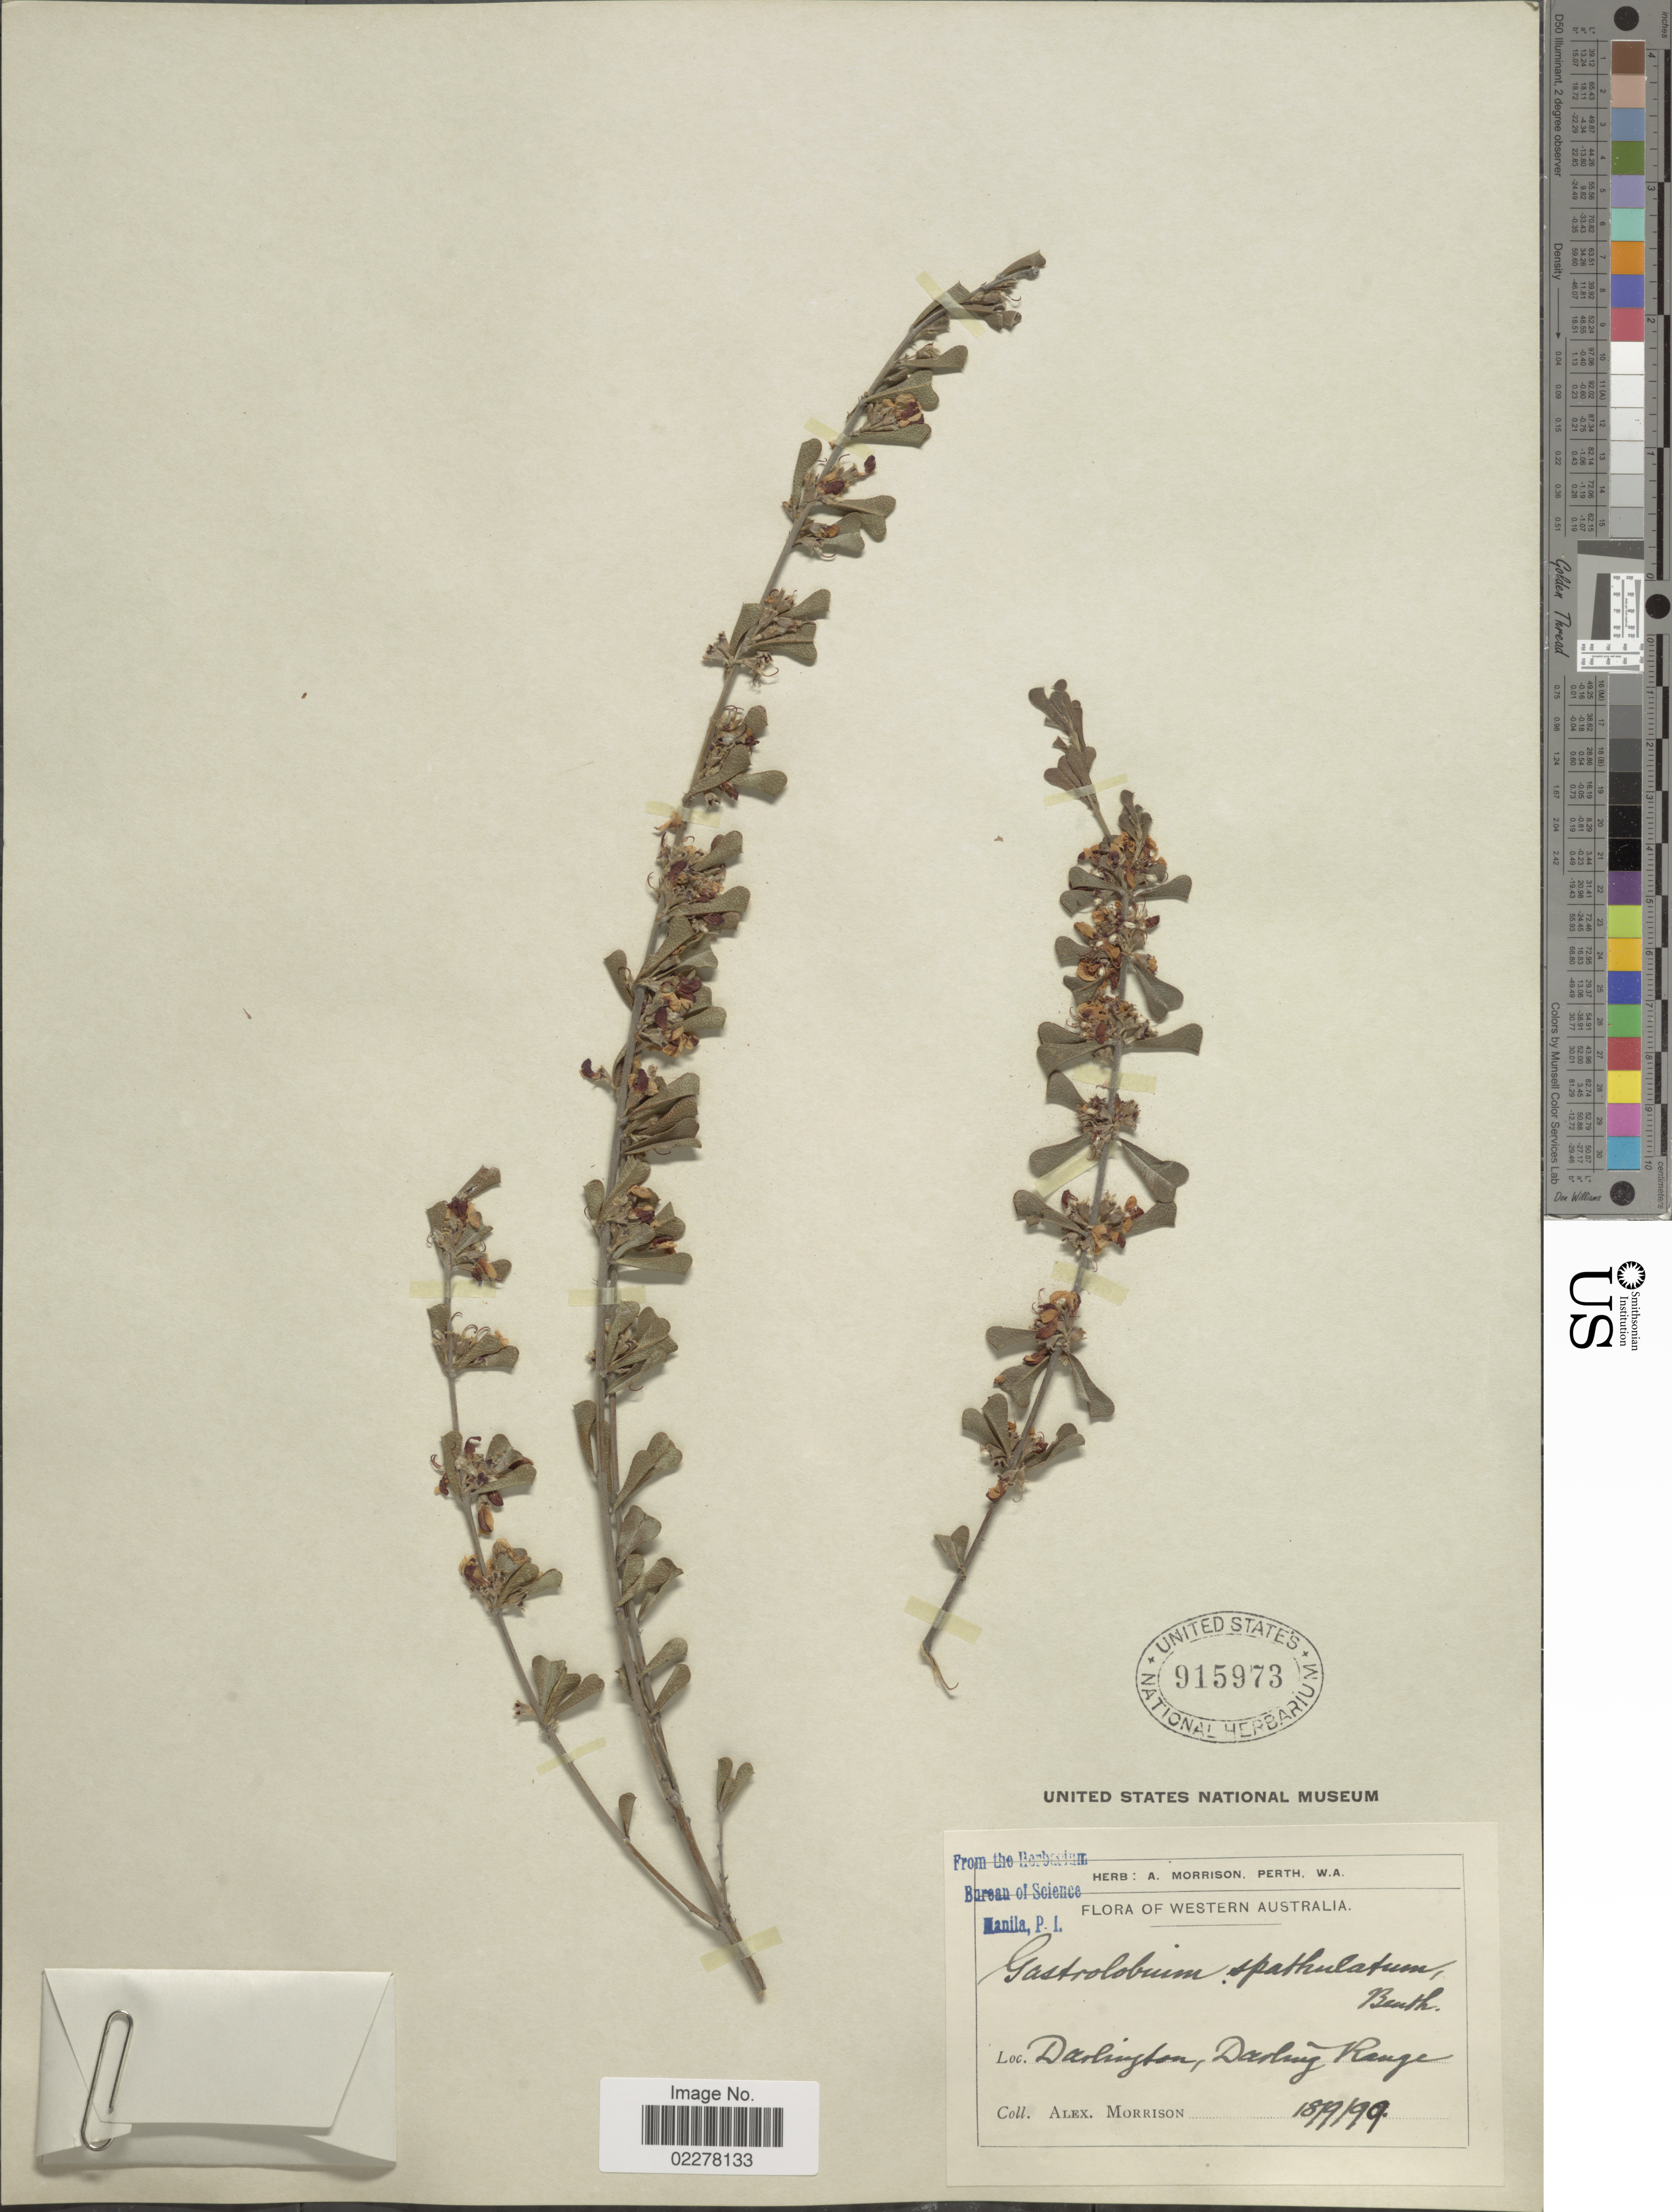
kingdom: Plantae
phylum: Tracheophyta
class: Magnoliopsida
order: Fabales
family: Fabaceae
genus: Gastrolobium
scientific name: Gastrolobium spathulatum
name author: Benth.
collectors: A. Morrison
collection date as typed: Transcribed d/m/y: 18/9/99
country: Australia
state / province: Western Australia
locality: Darlington, Darling Range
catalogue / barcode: US 915973